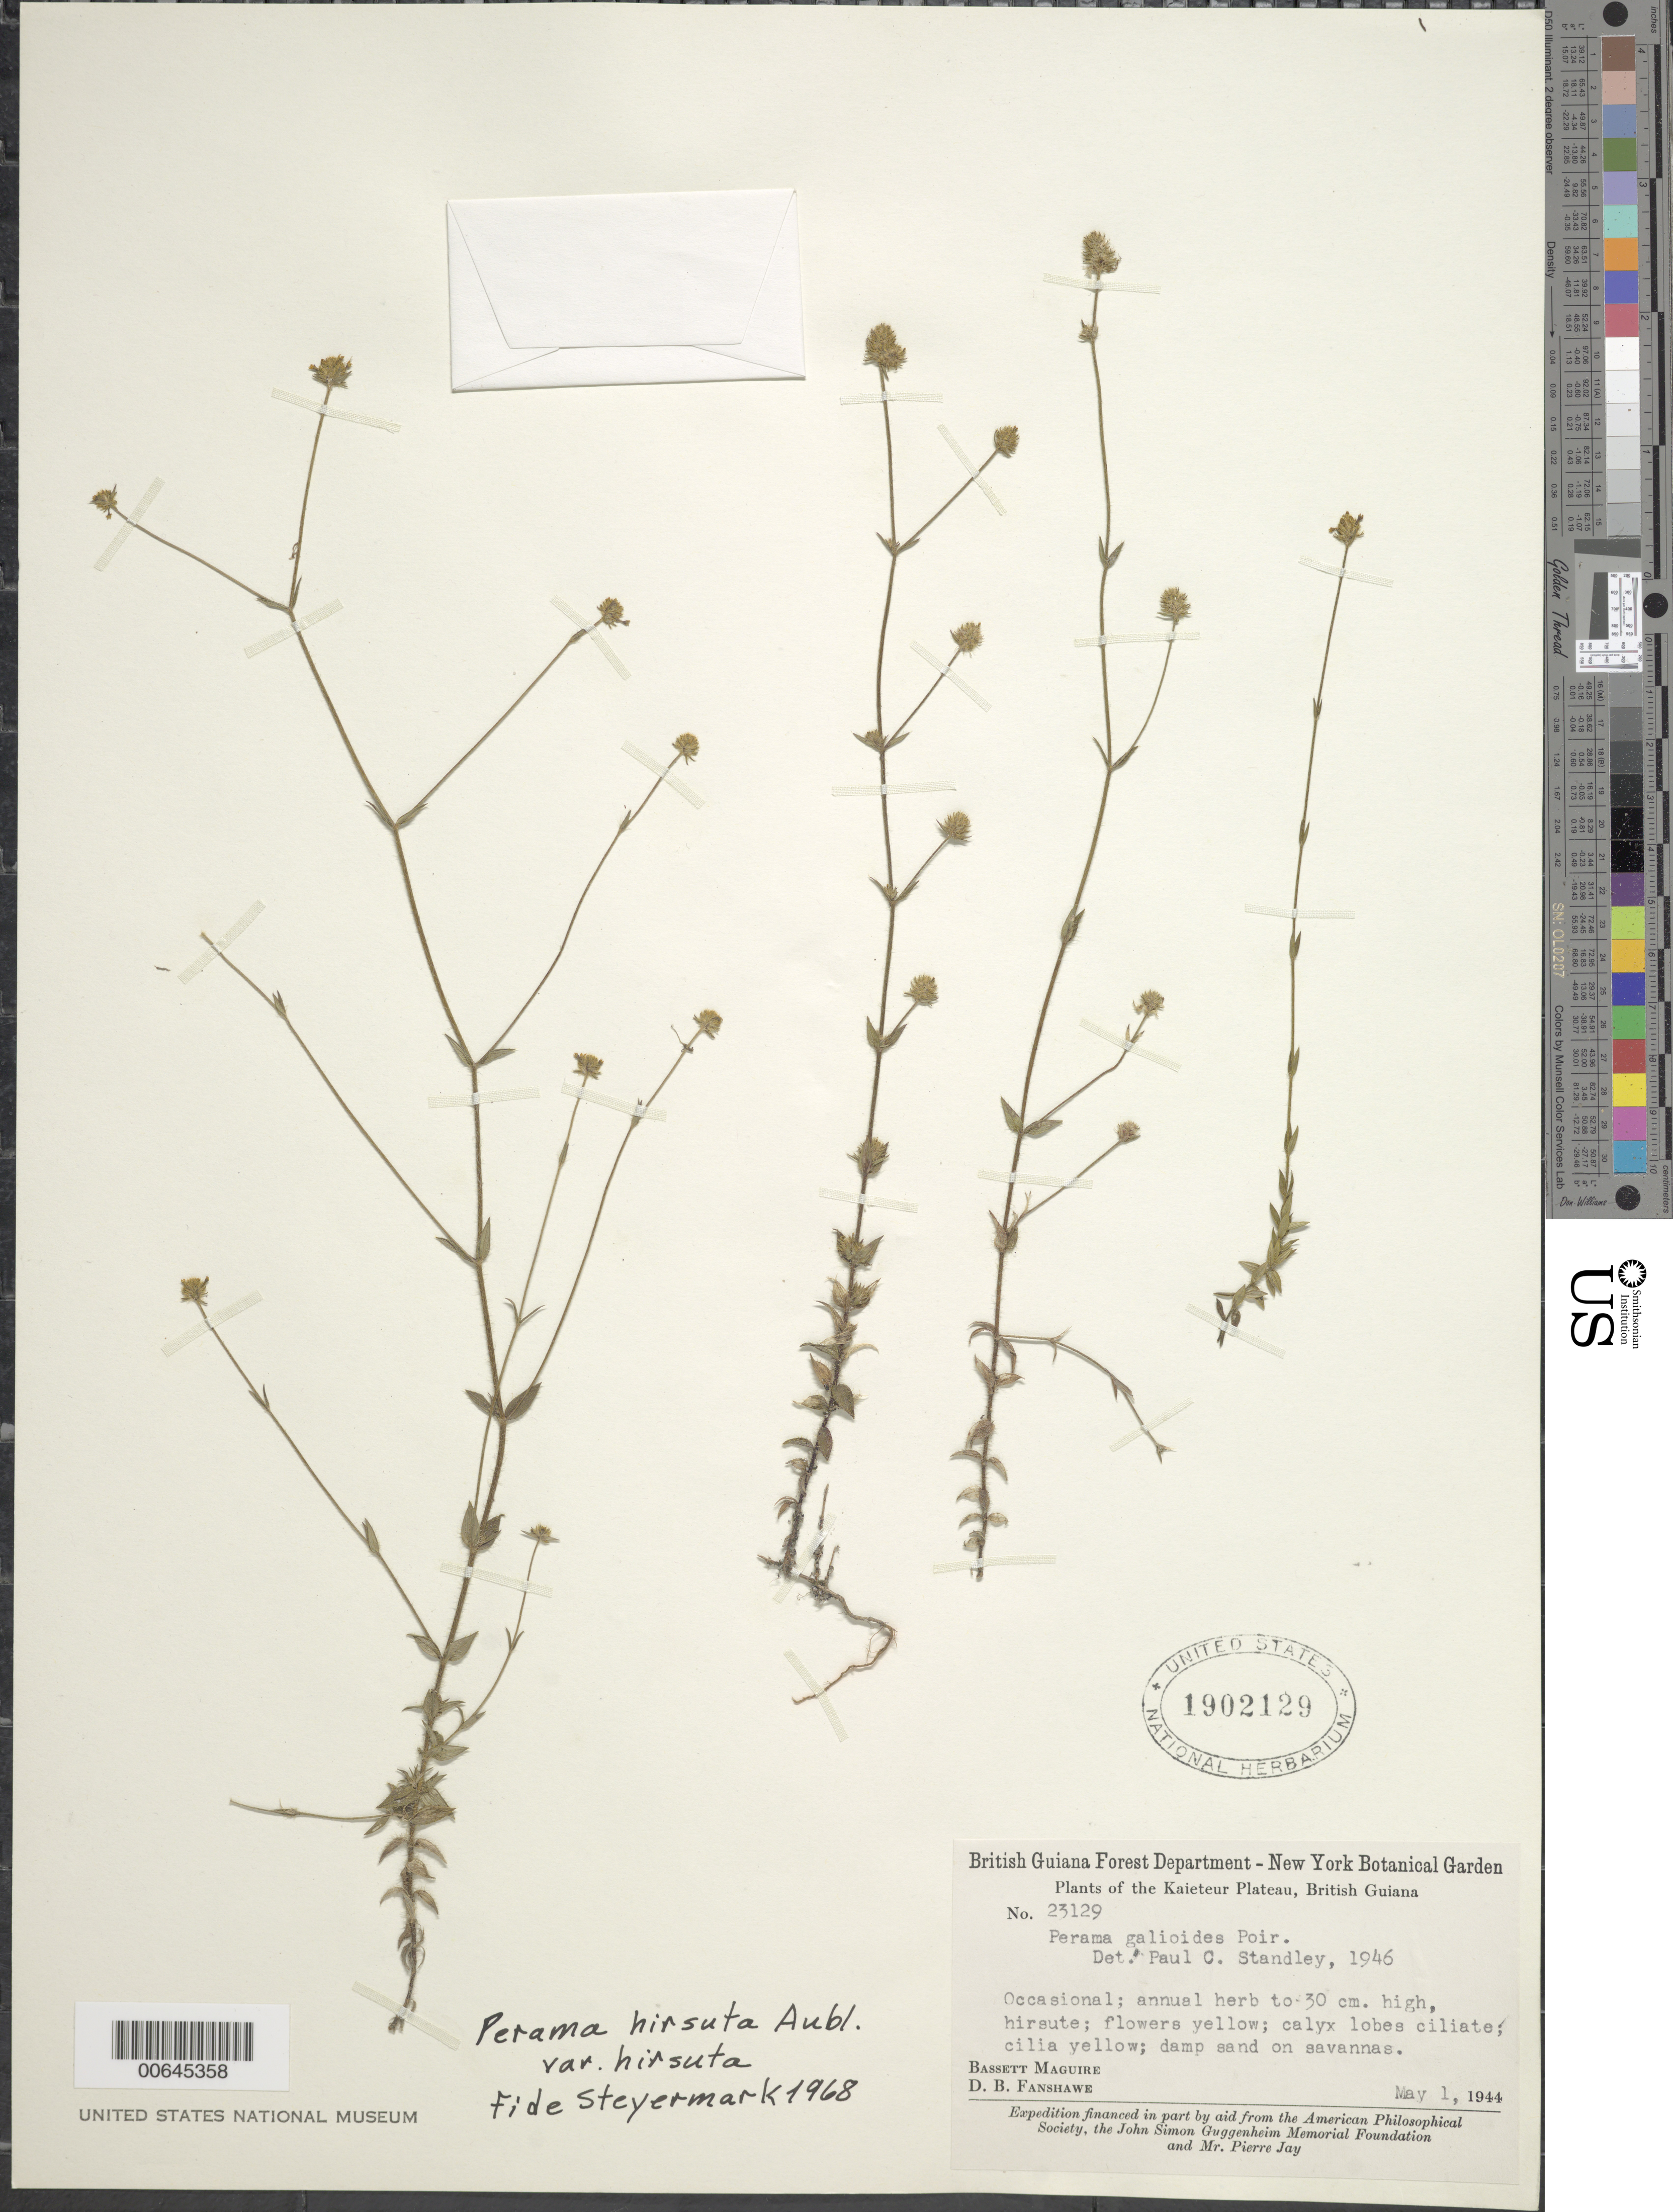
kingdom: Plantae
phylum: Tracheophyta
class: Magnoliopsida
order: Gentianales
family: Rubiaceae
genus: Perama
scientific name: Perama hirsuta var. hirsuta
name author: Aubl.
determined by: Steyermark, Julian A., (VEN)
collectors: B. Maguire & D. B. Fanshawe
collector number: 23129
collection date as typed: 1-May-44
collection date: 1944-05-01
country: Guyana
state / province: Potaro-Siparuni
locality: Kaieteur Plateau, Kaieteur Savannas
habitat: Savanna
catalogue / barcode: US 1902129